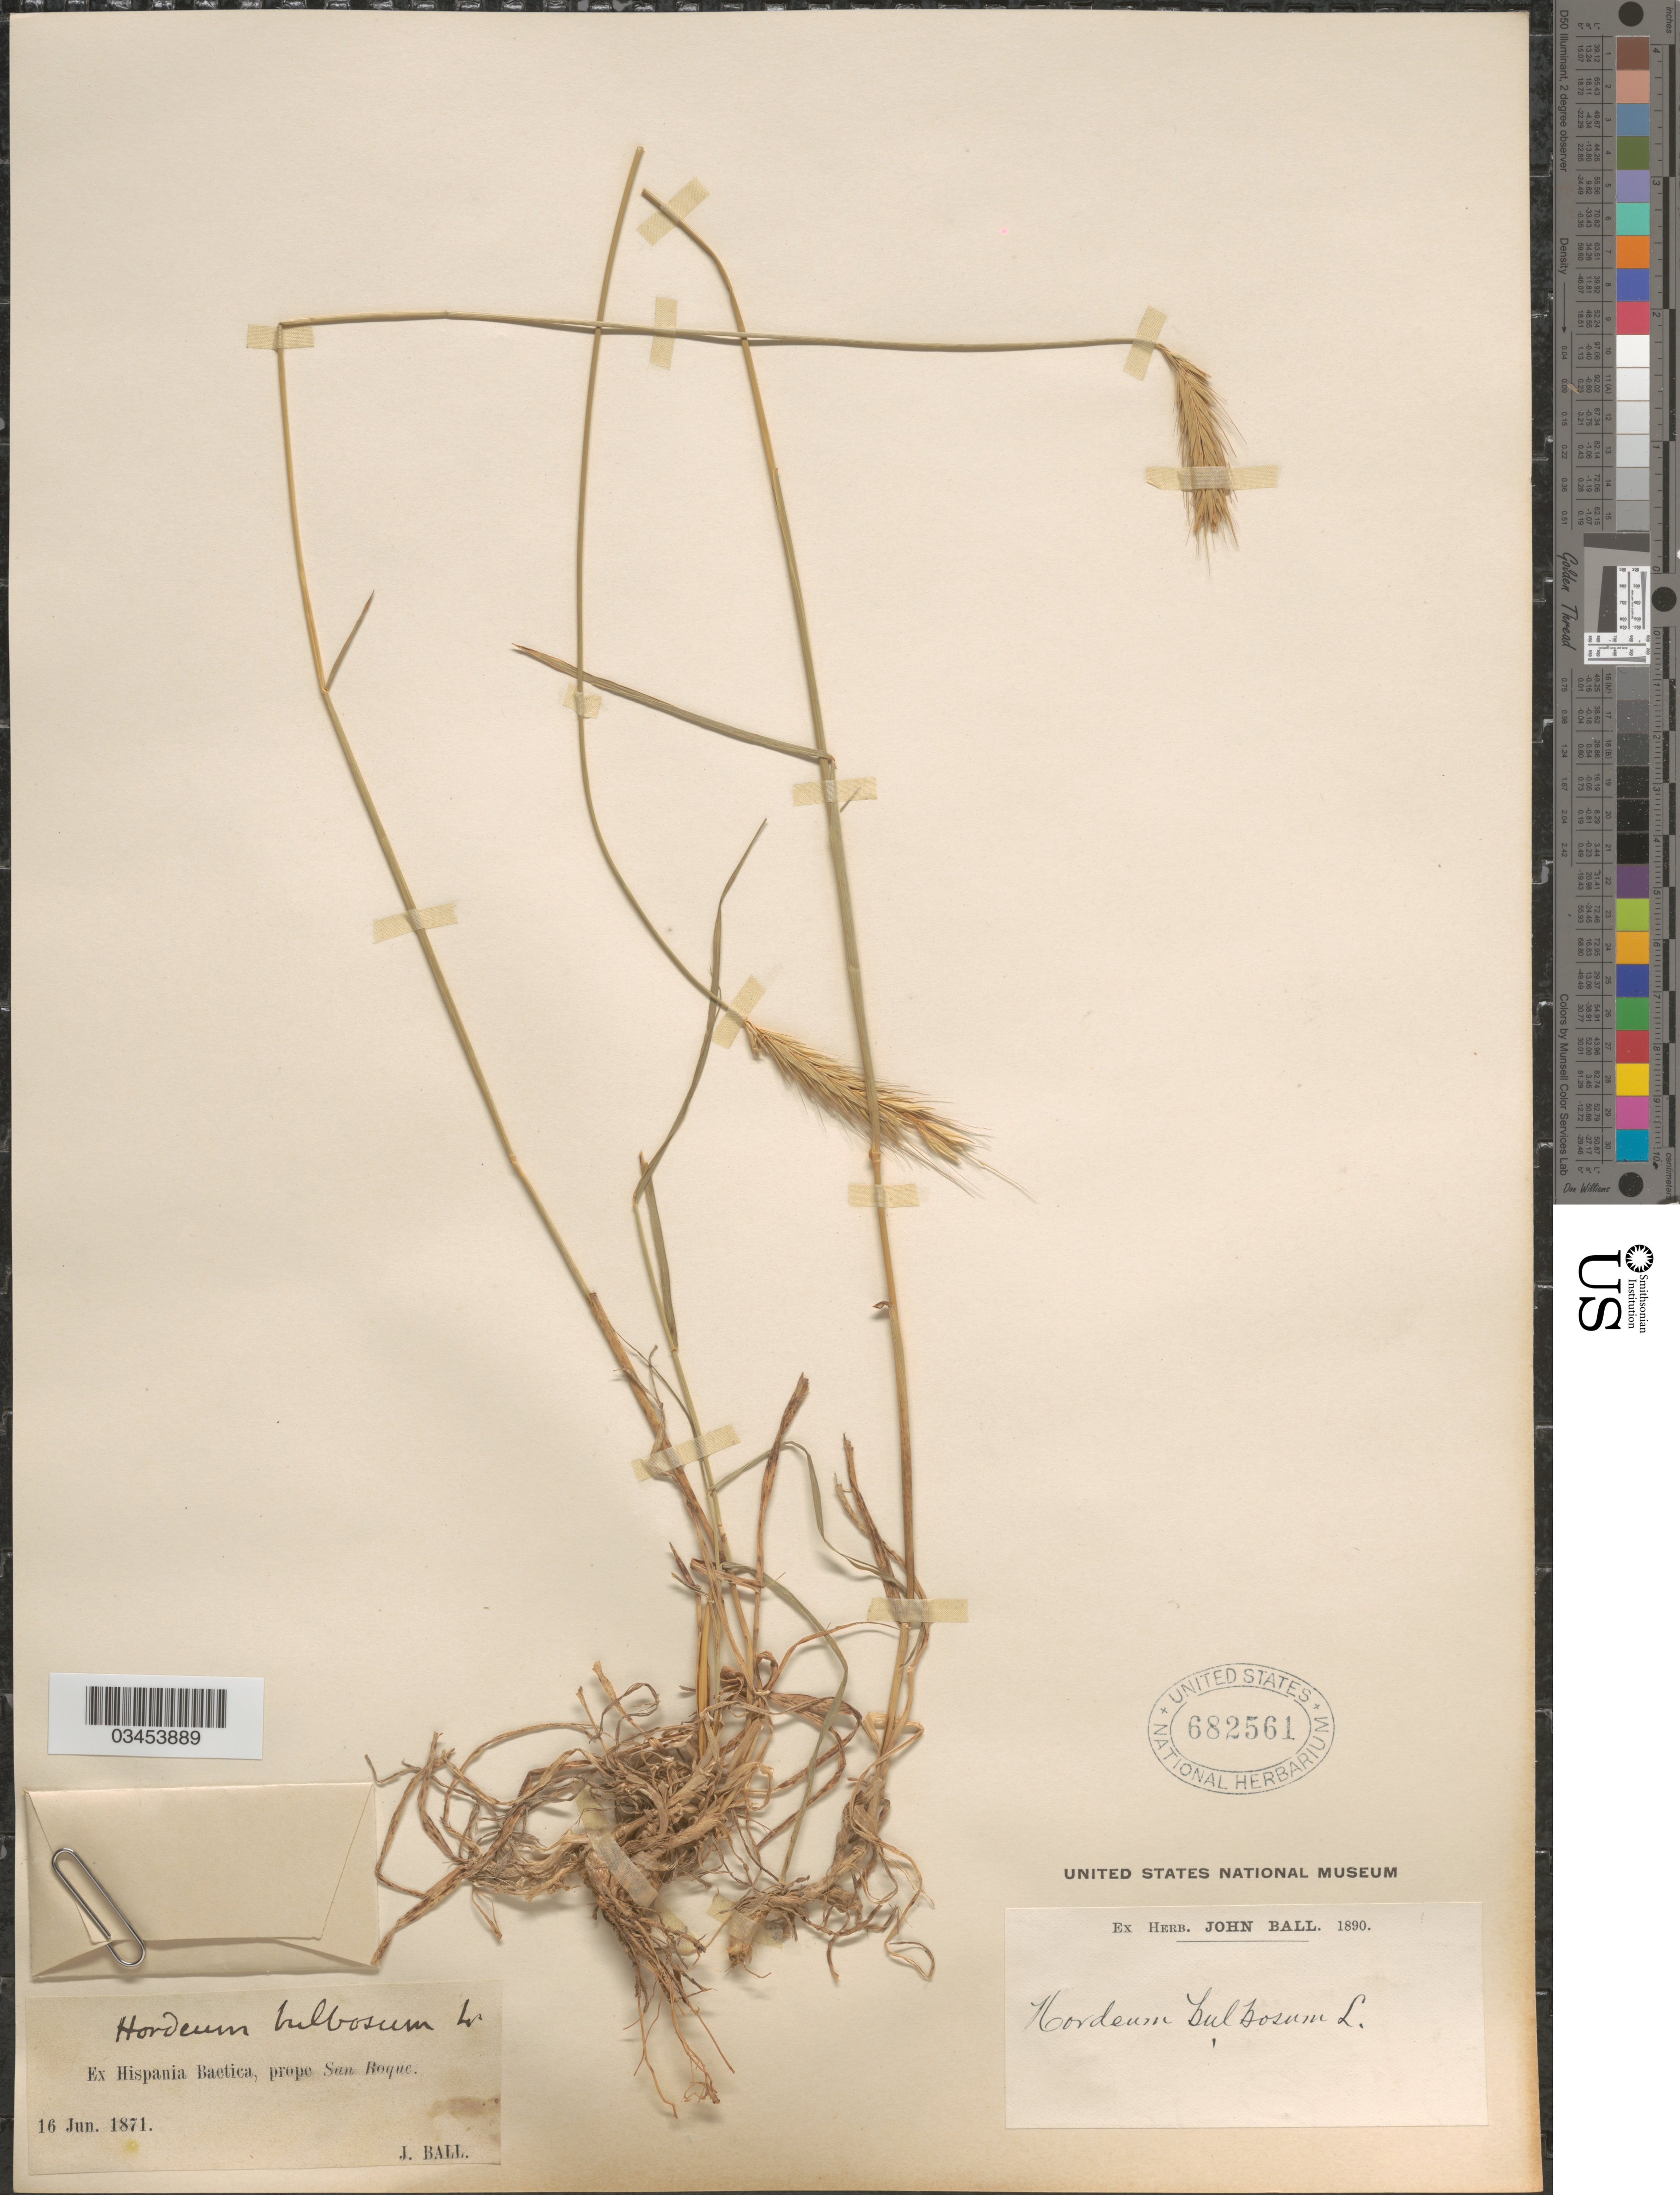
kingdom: Plantae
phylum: Tracheophyta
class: Liliopsida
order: Poales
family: Poaceae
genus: Hordeum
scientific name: Hordeum bulbosum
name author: L.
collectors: J. Ball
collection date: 1871-06-16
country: Spain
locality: Ex Hispania Baetica, prope San Roque.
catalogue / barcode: US 682561